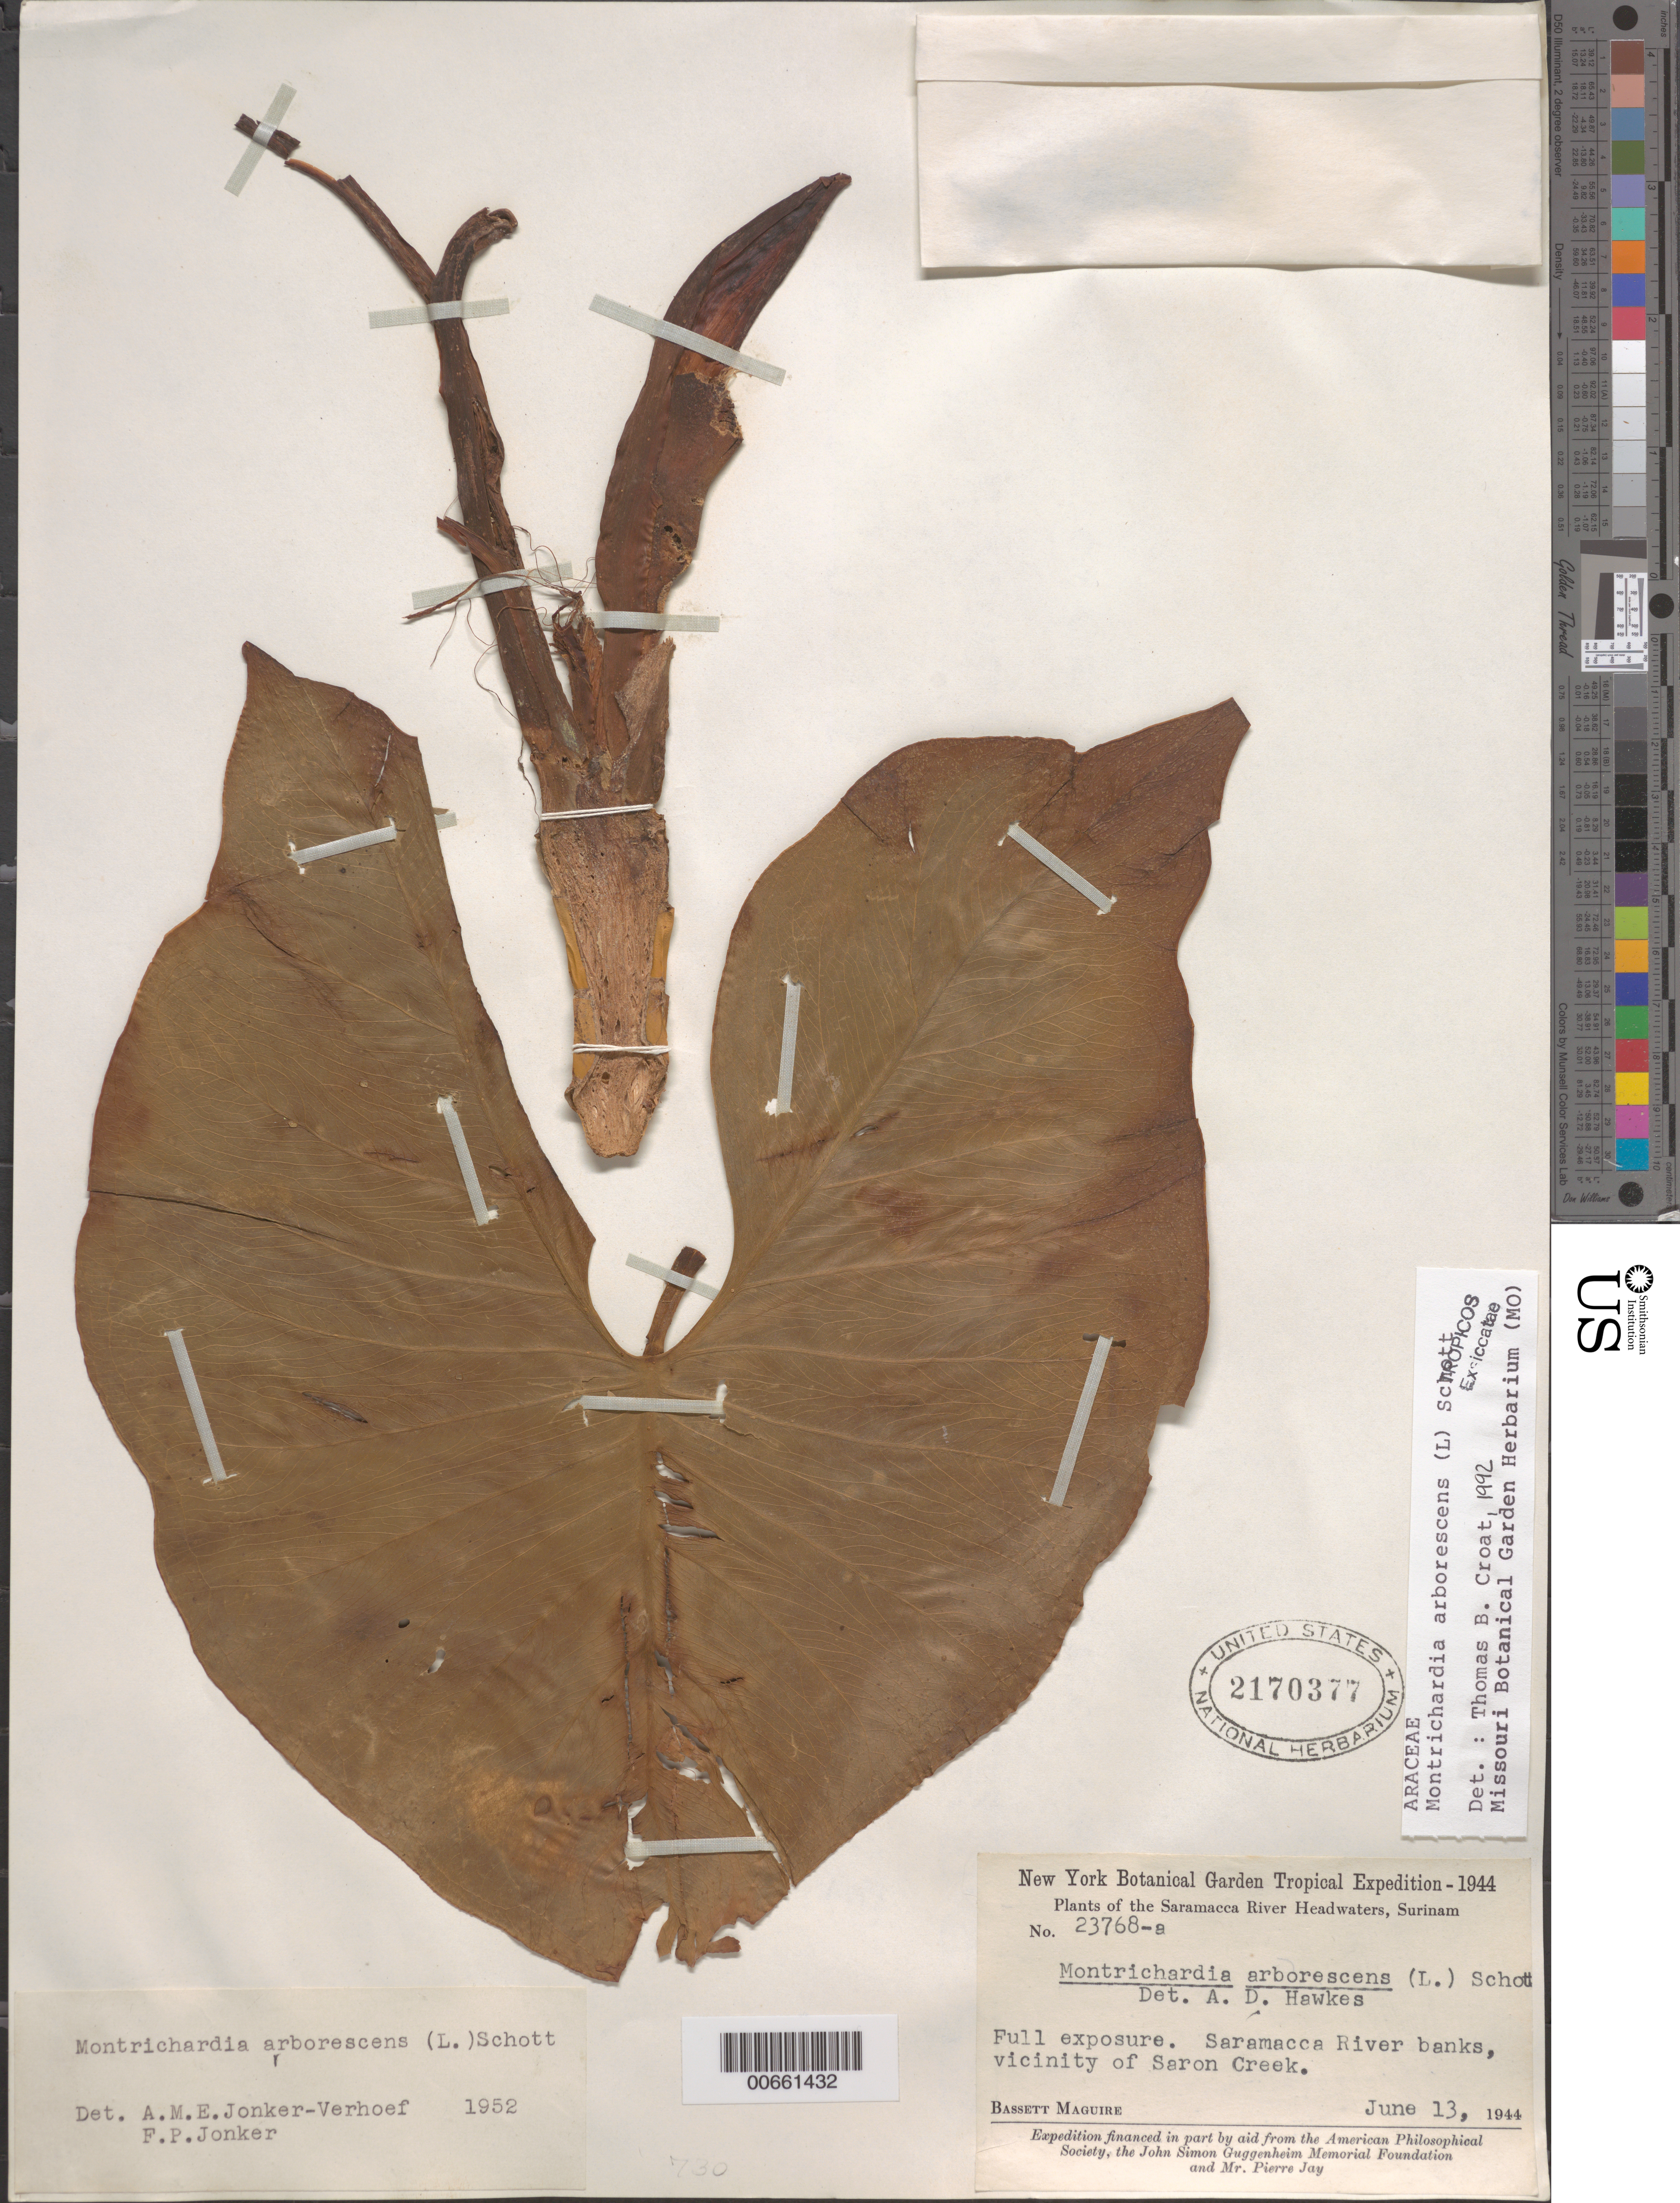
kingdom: Plantae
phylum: Tracheophyta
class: Liliopsida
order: Alismatales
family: Araceae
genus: Montrichardia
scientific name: Montrichardia arborescens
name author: (L.) Schott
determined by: Croat, Thomas B., Missouri Botanical Garden (MO)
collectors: B. Maguire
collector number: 23768 a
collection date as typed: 13-Jun-44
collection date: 1944-06-13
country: Suriname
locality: Saramacca River, Saron Creek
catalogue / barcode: US 2170377